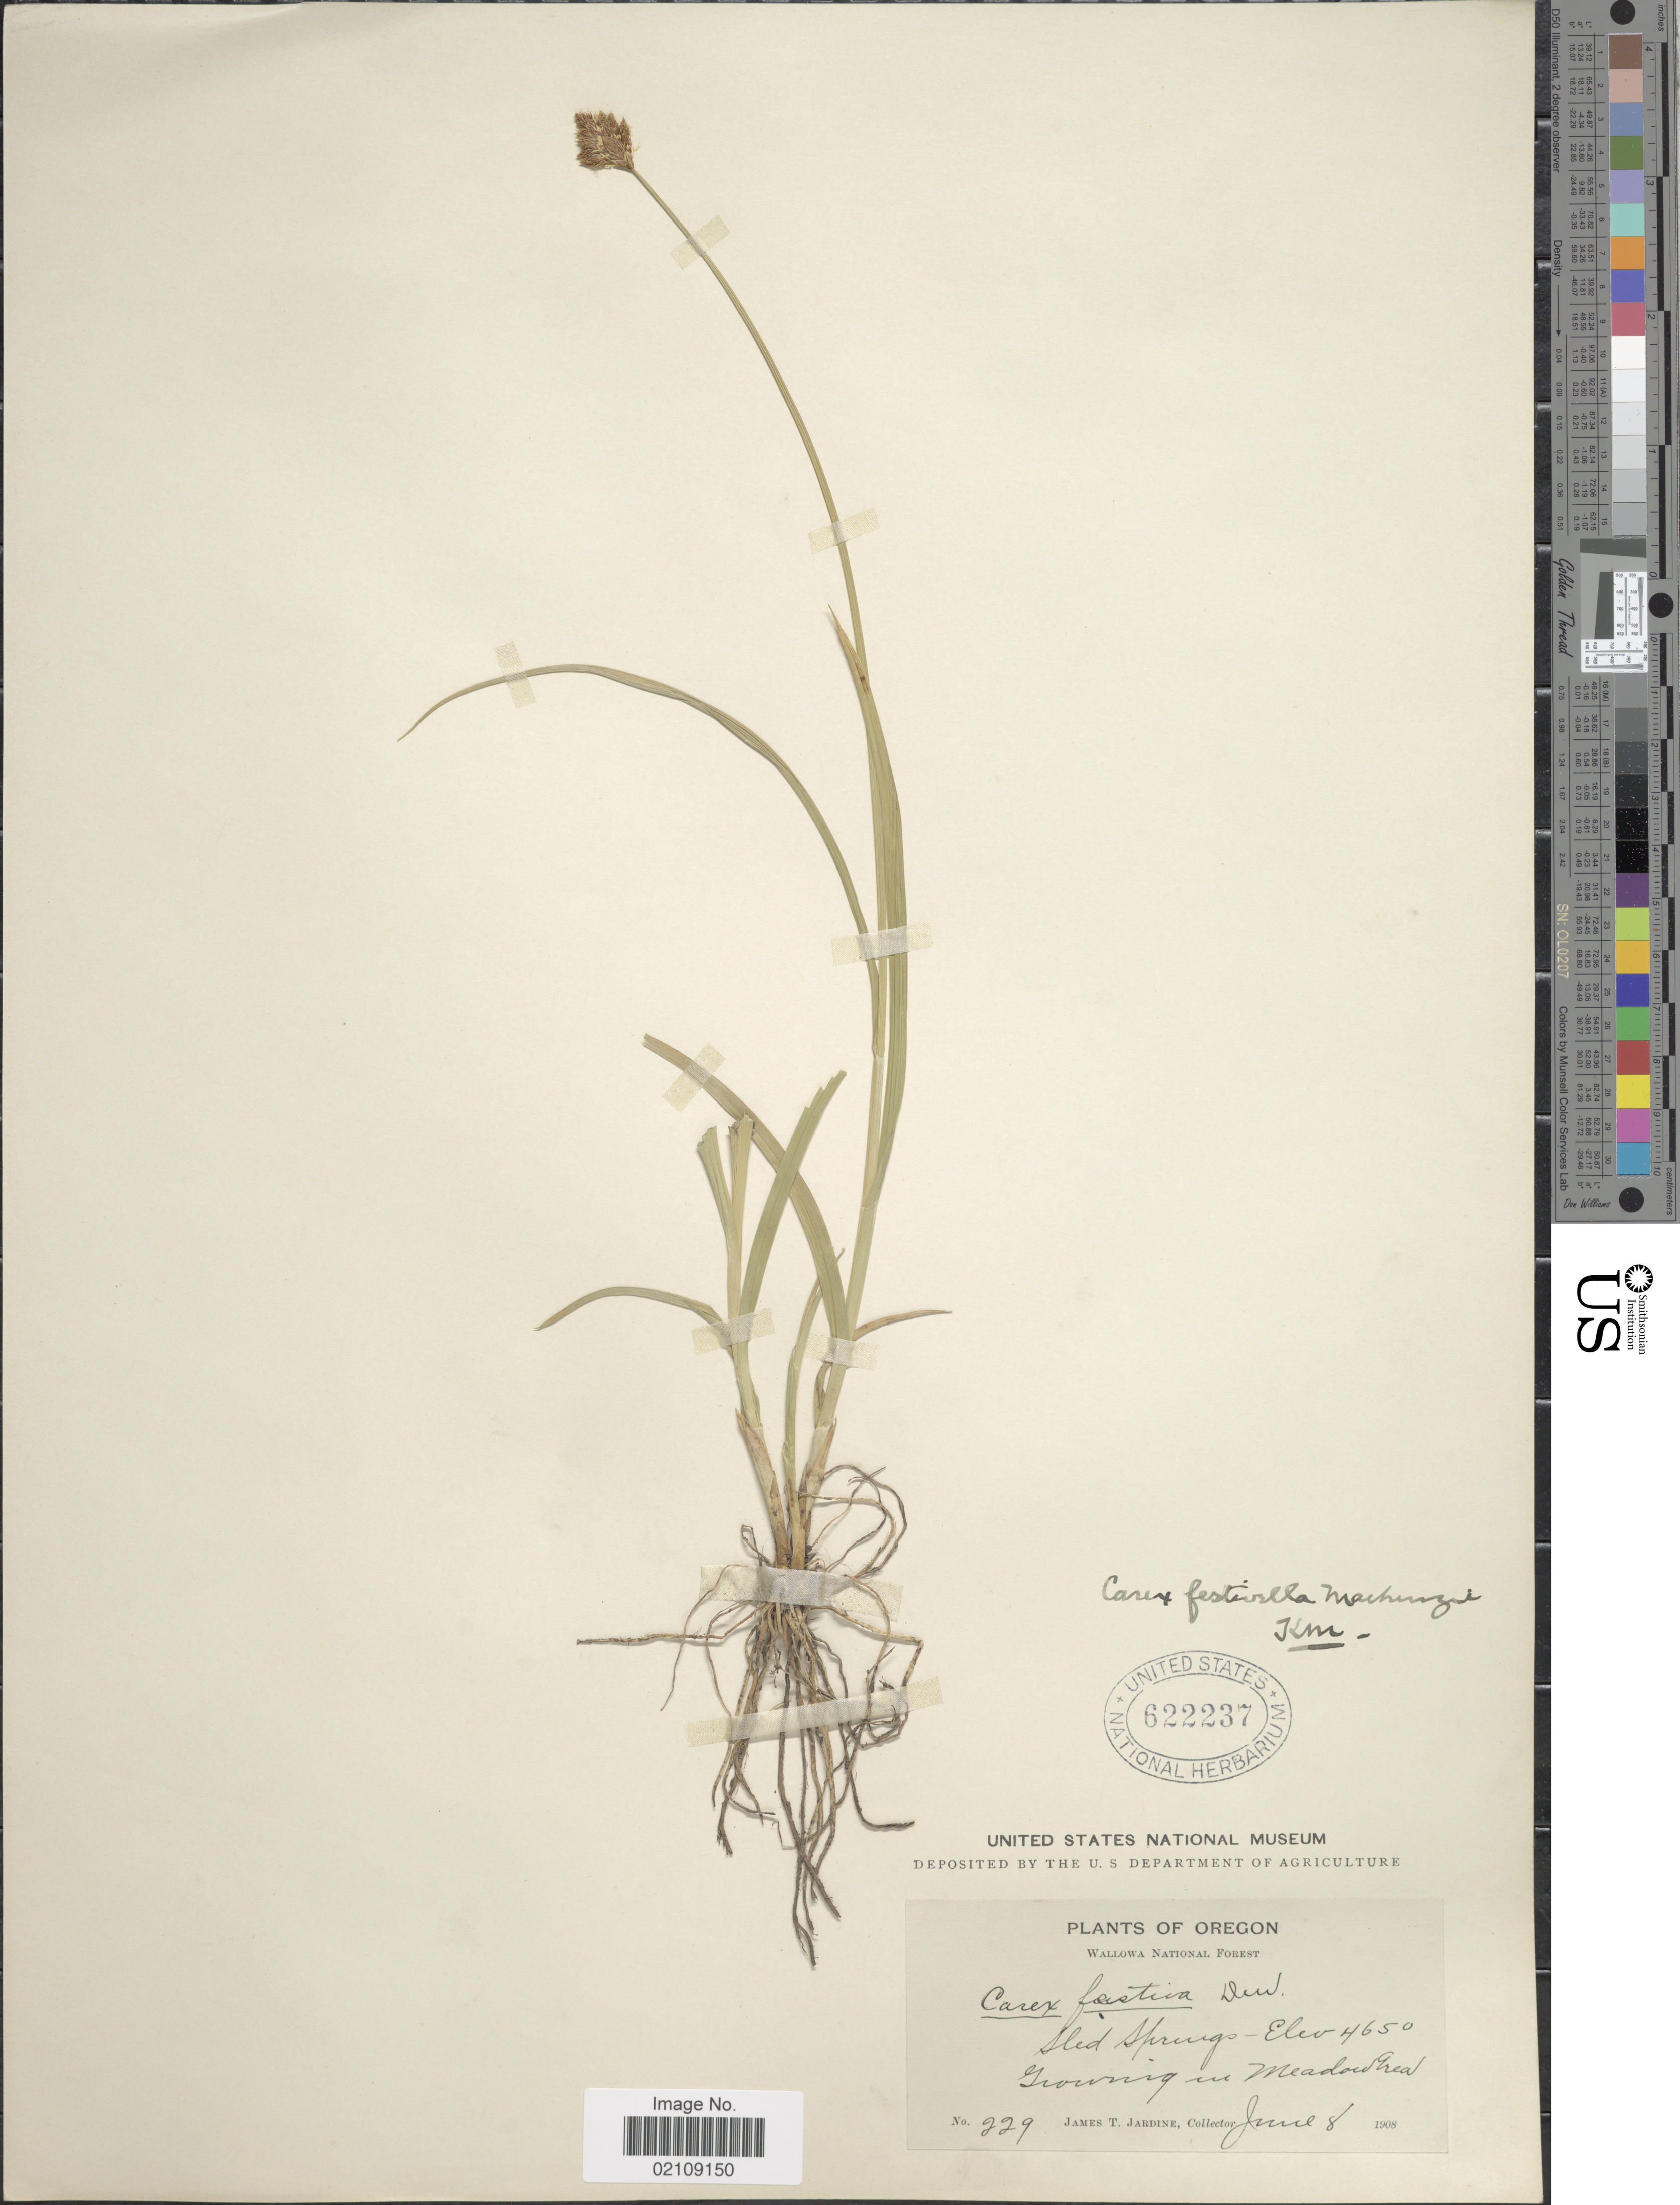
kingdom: Plantae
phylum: Tracheophyta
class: Liliopsida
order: Poales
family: Cyperaceae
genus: Carex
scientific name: Carex microptera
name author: Mack.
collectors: J. T. Jardine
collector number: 229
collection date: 1908-06-08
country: United States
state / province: Oregon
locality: Wallowa National Forest. Sled Springs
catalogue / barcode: US 622237